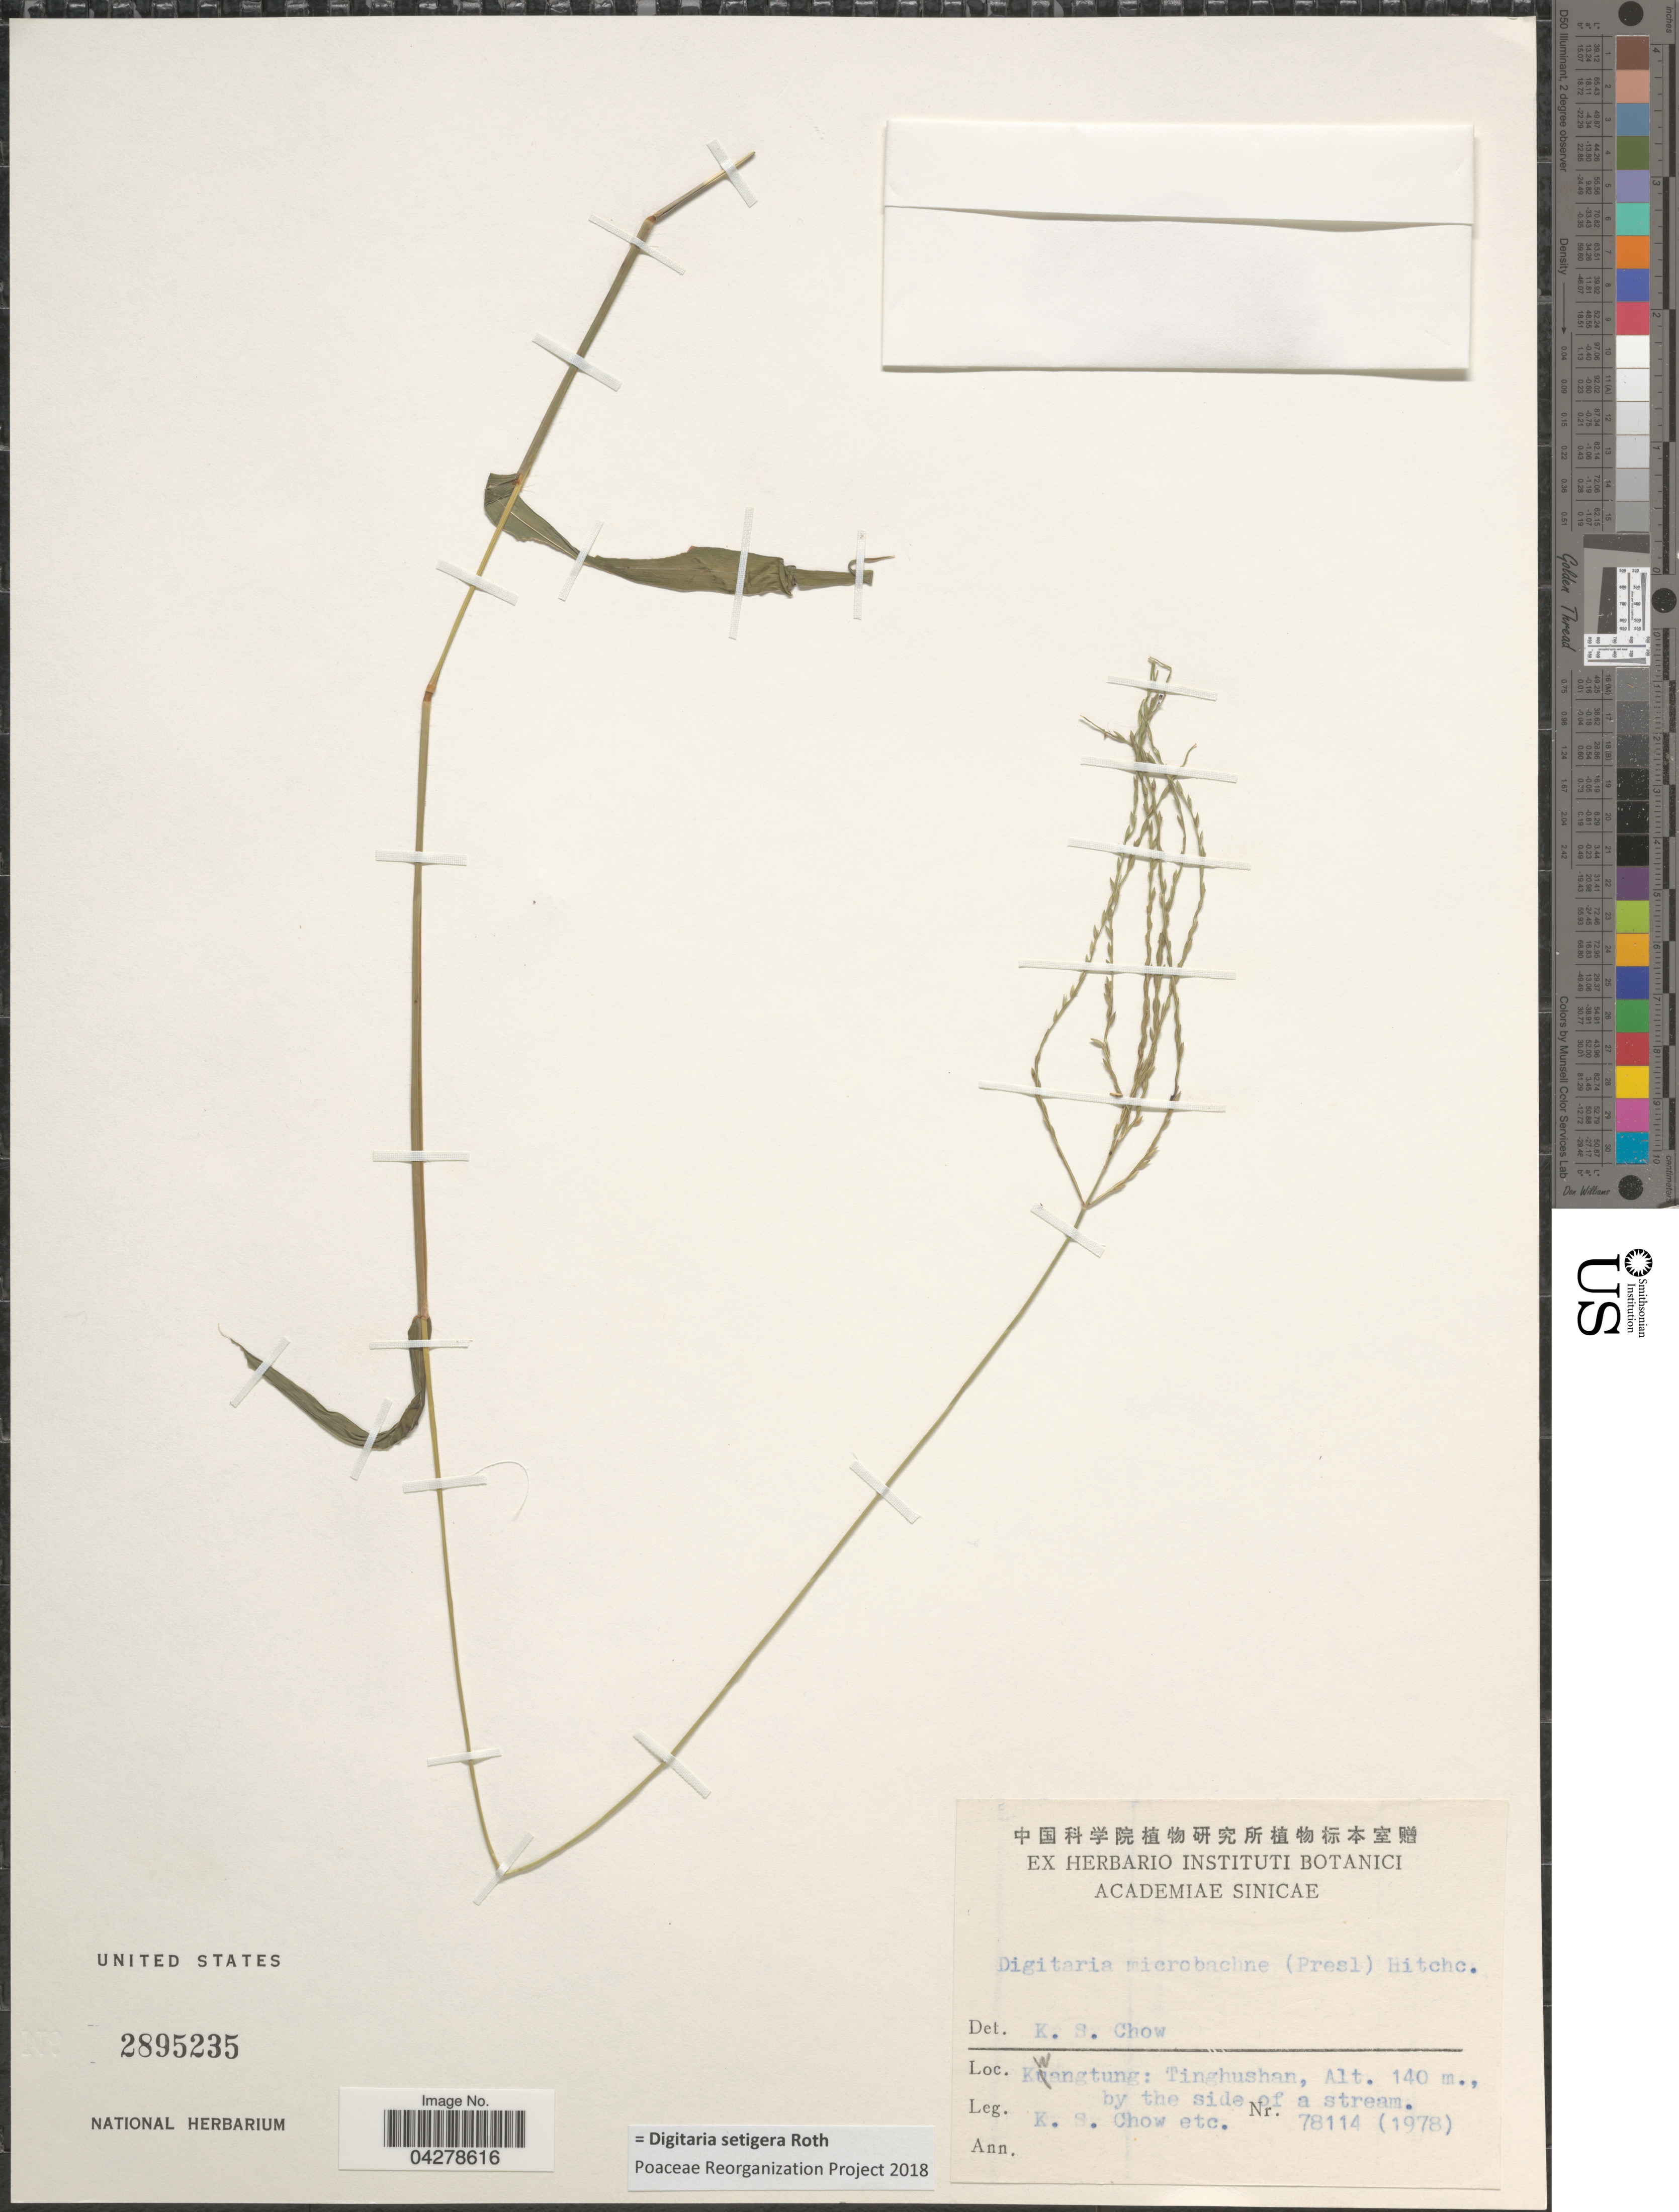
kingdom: Plantae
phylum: Tracheophyta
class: Liliopsida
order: Poales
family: Poaceae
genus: Digitaria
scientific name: Digitaria setigera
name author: Roth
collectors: K. S. Chow & et al.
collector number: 78114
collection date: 1978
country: China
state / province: Guangdong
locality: Kwangtung: Tinghushan, by the side of a stream.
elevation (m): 140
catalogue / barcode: US 2895235